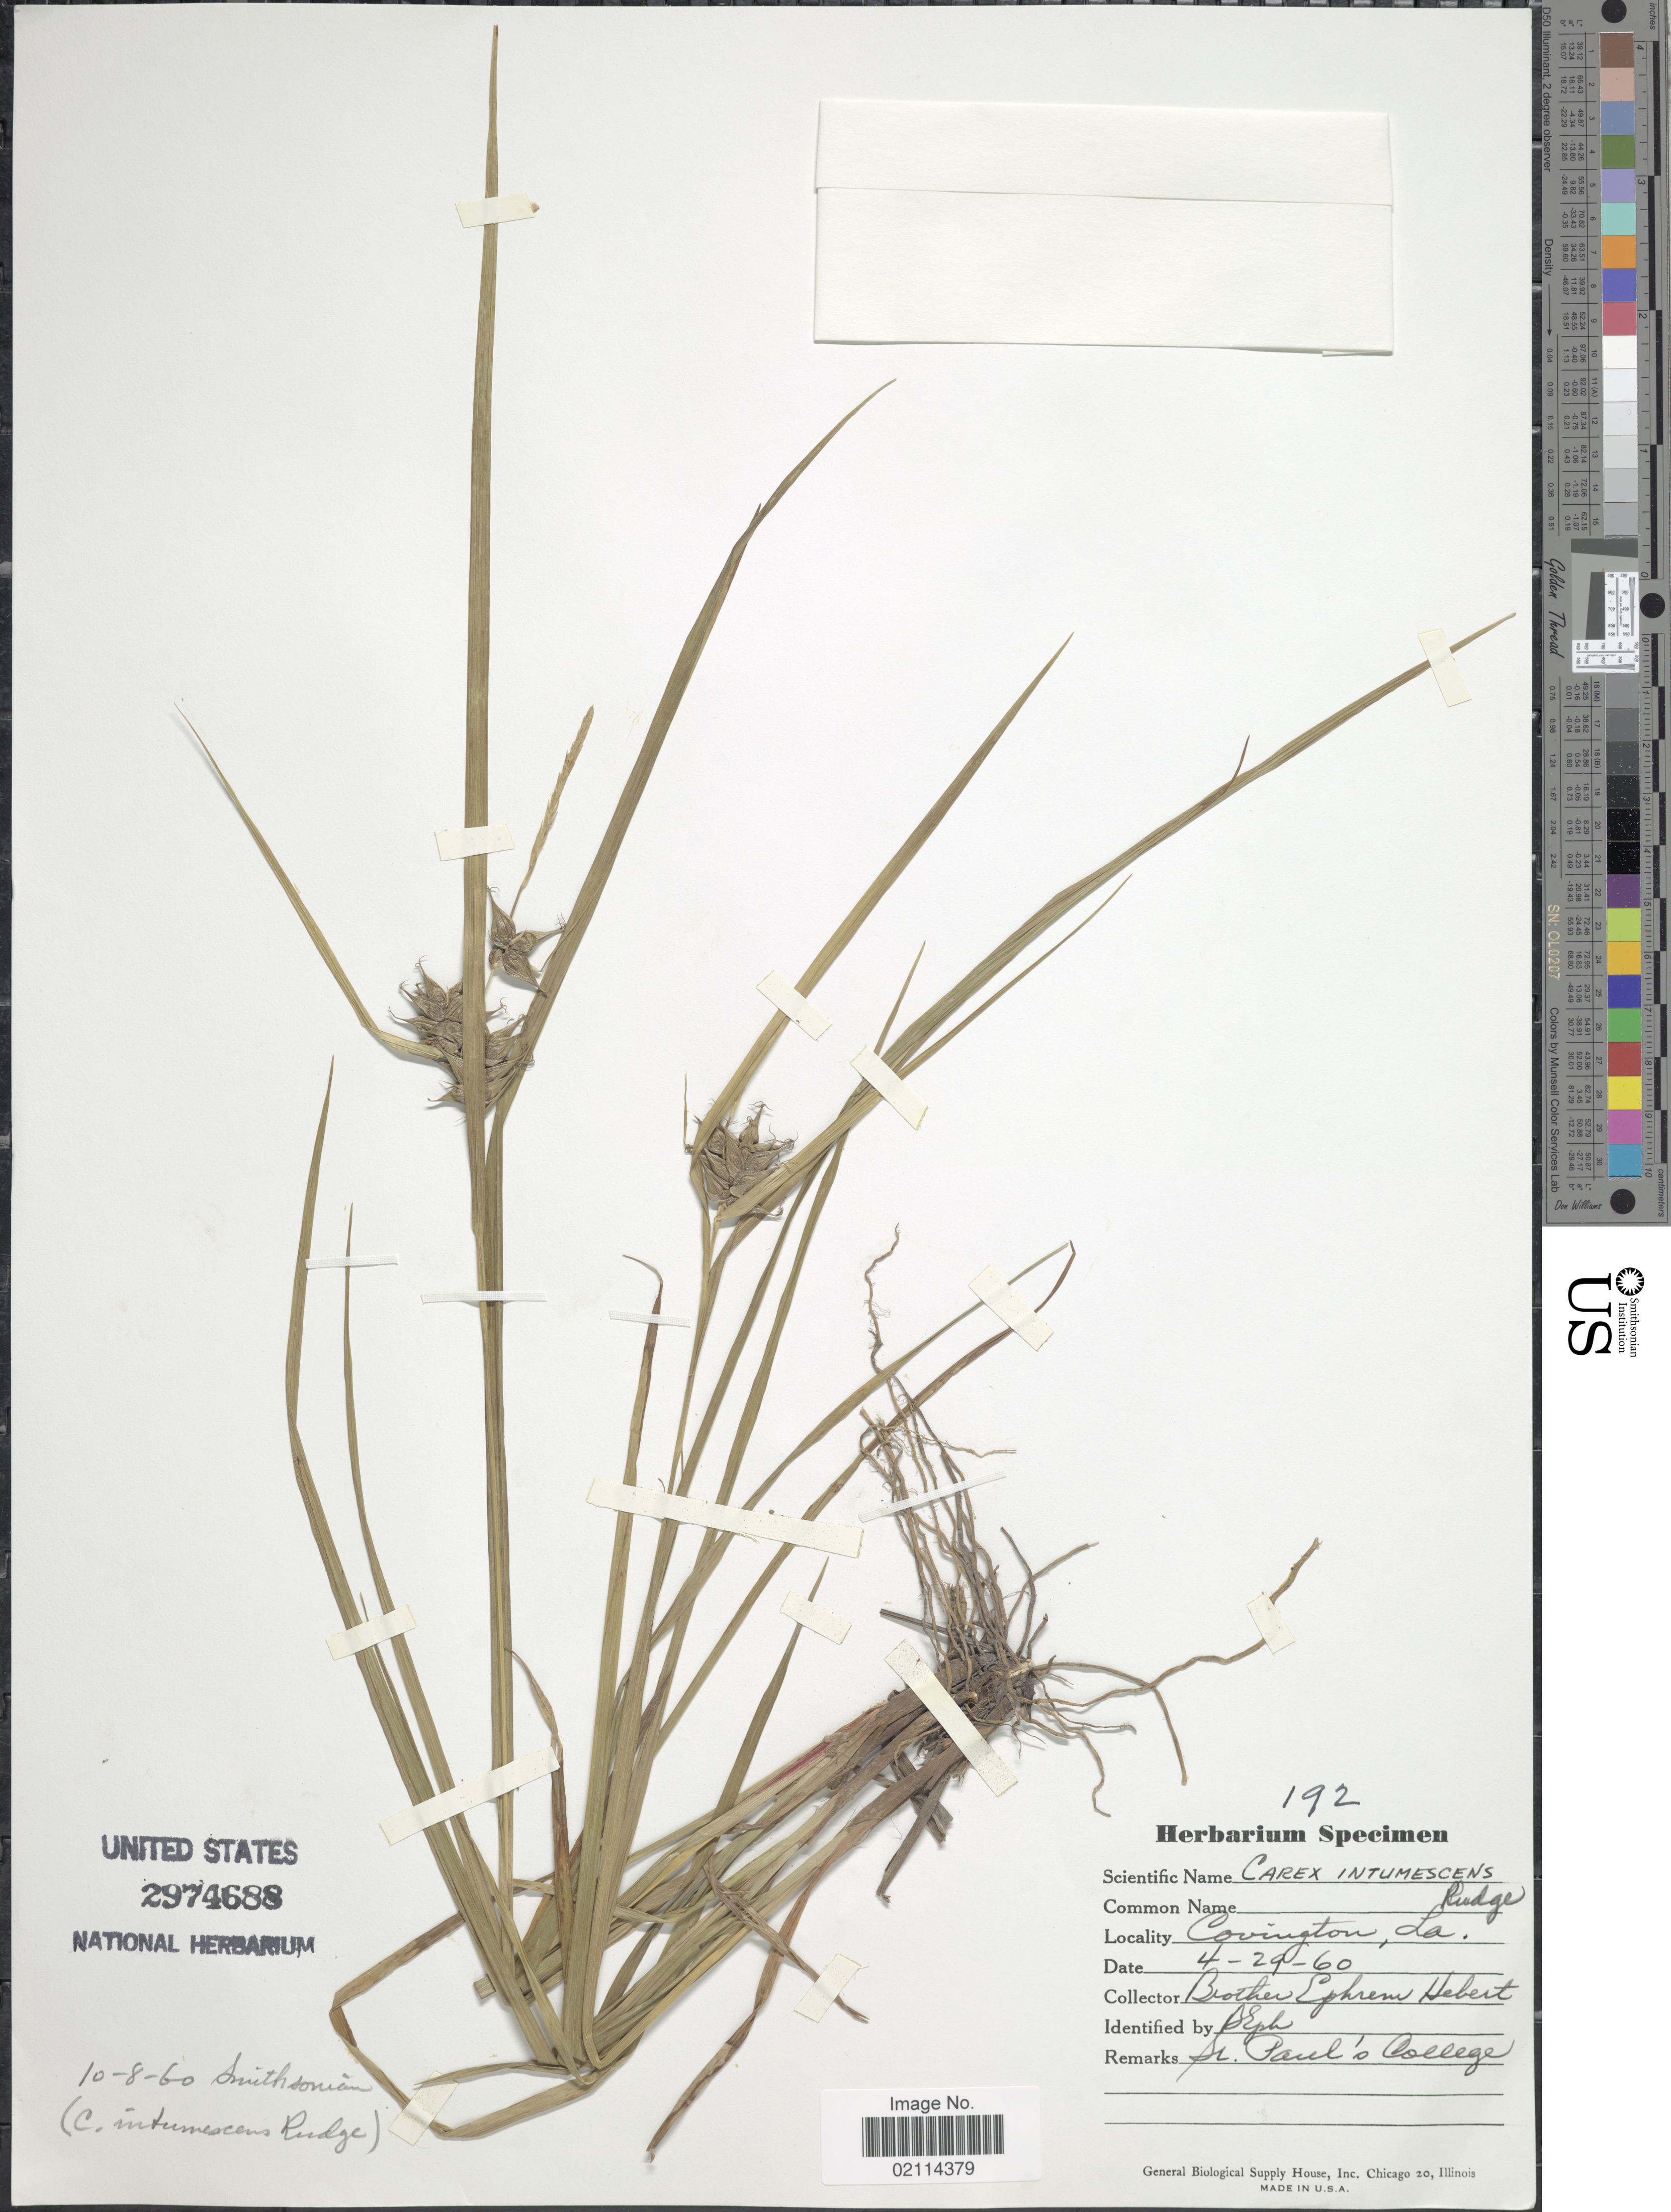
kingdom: Plantae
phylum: Tracheophyta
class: Liliopsida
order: Poales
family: Cyperaceae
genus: Carex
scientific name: Carex intumescens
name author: Rudge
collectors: E. Hebert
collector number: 192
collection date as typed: Transcribed d/m/y: 29/4/60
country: United States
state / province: Louisiana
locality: Covington, St. Paul's College.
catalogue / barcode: US 2974688